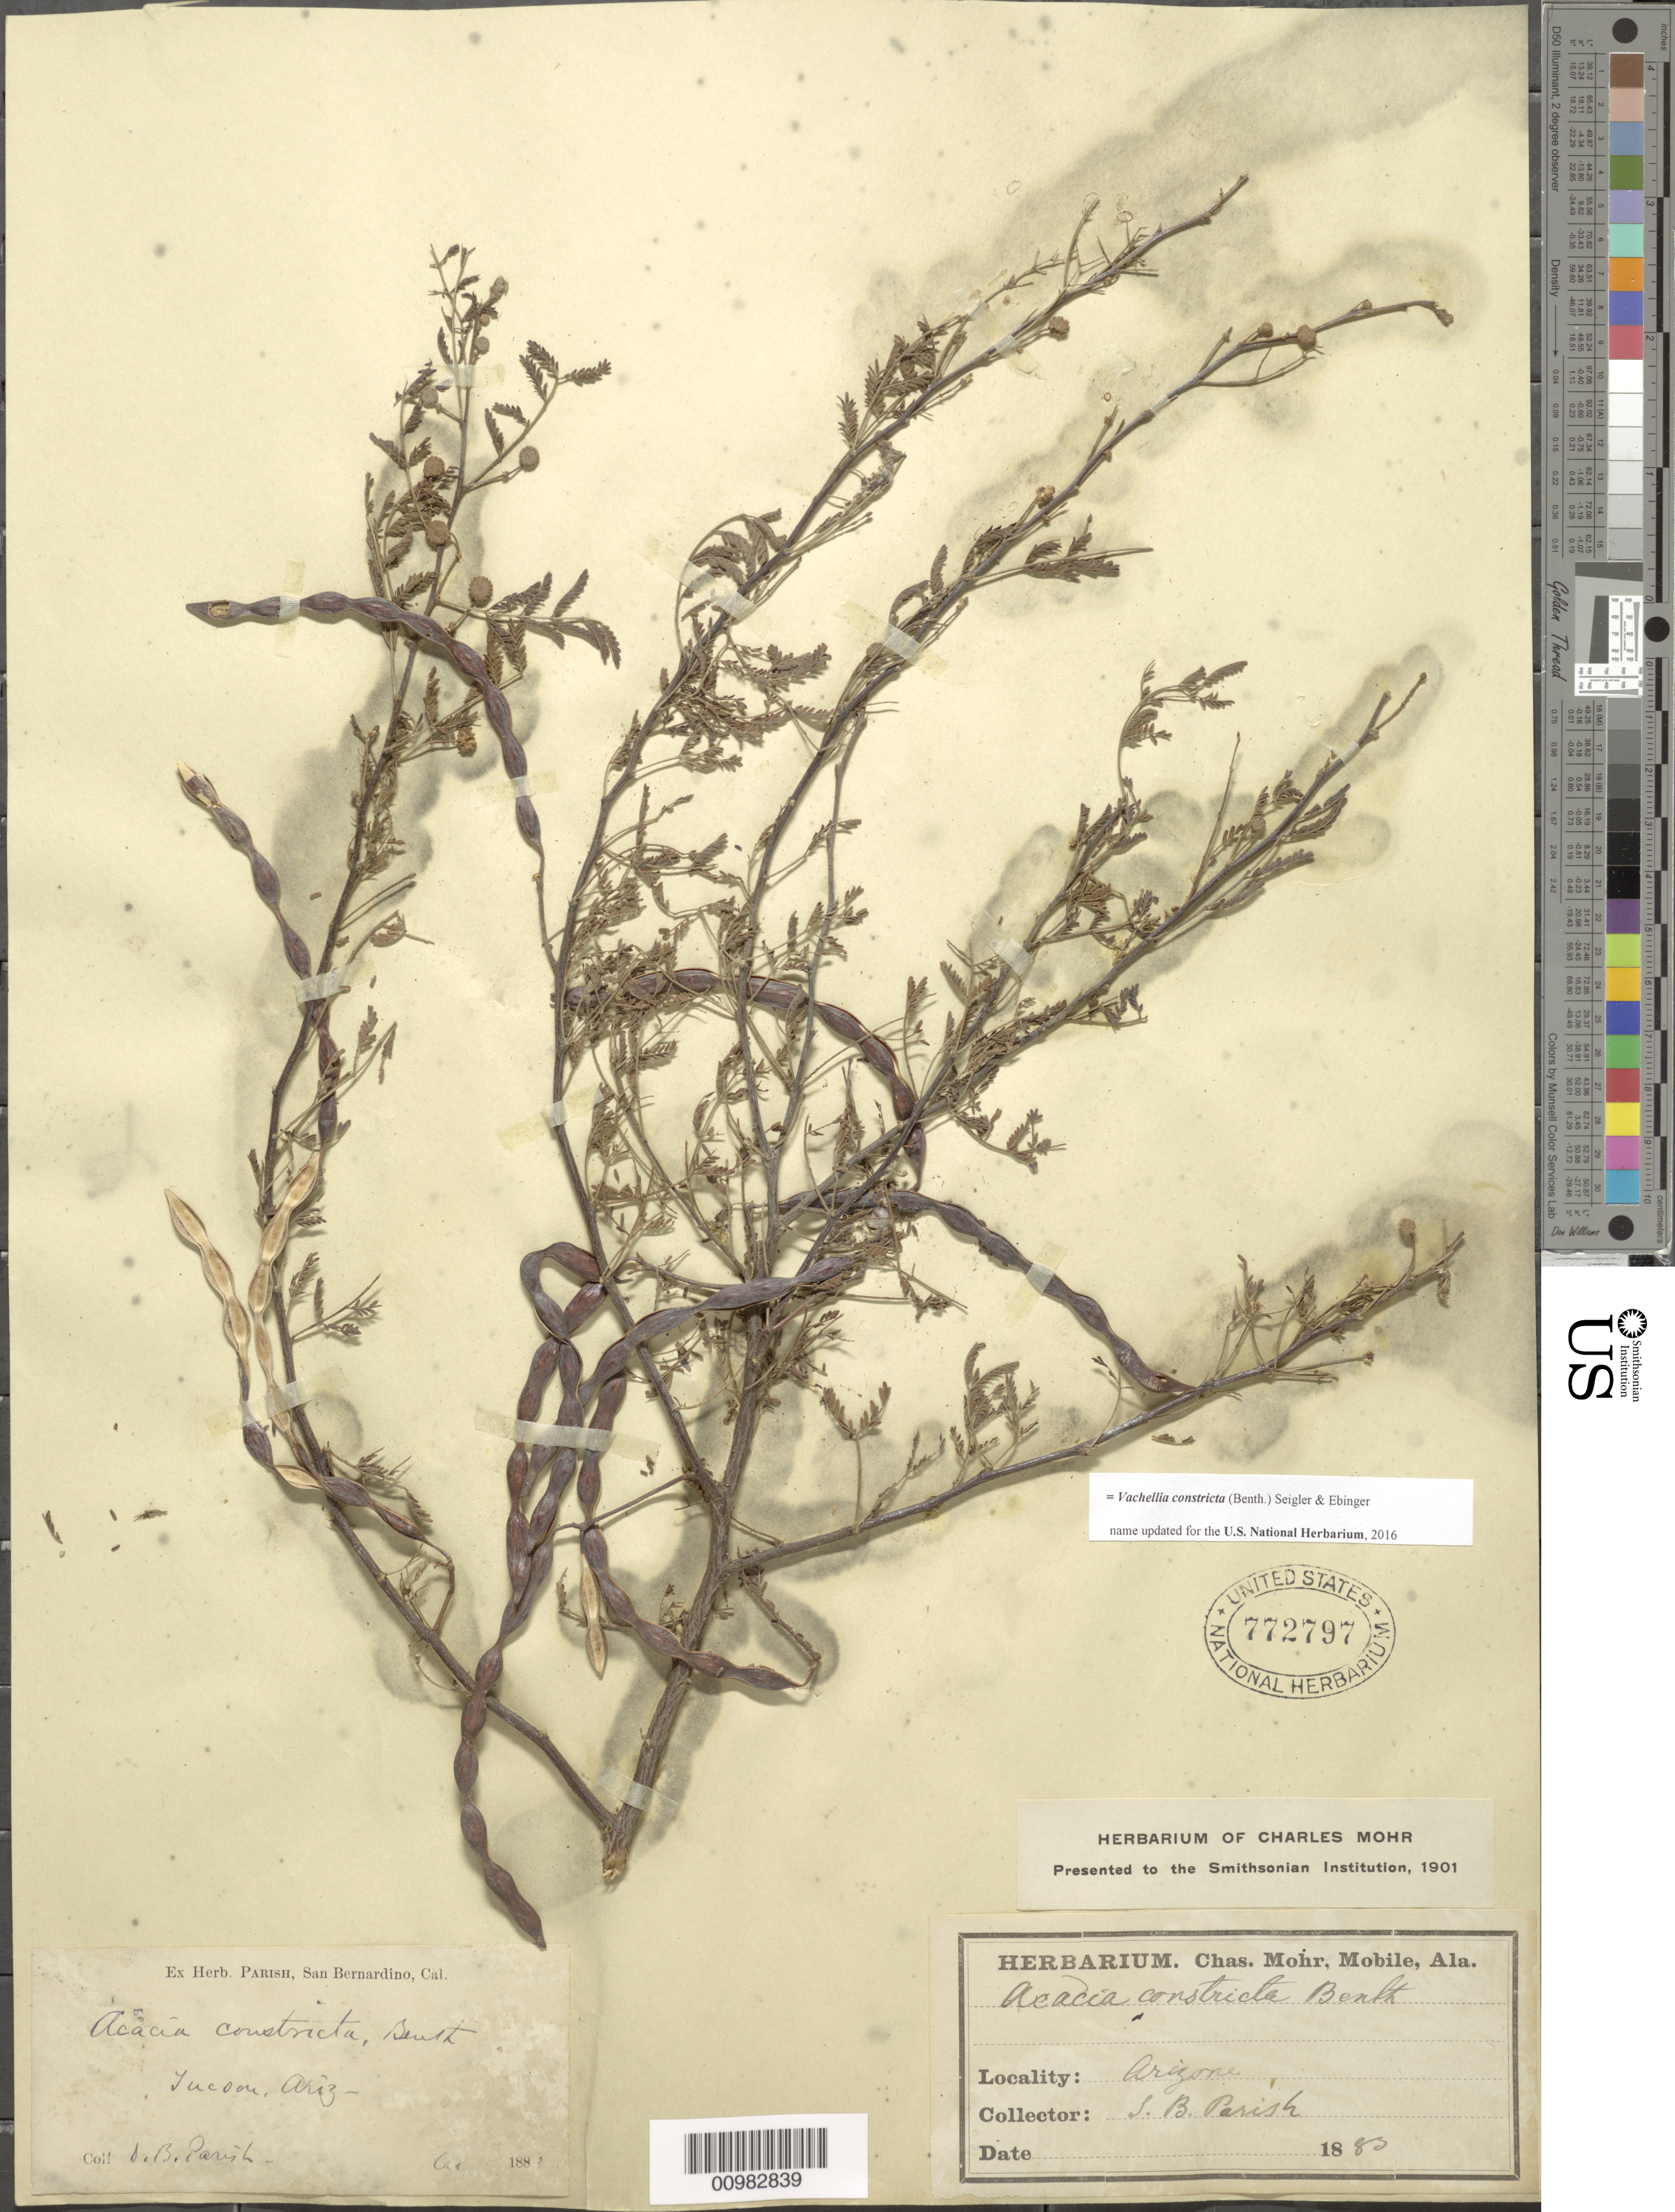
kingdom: Plantae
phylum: Tracheophyta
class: Magnoliopsida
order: Fabales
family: Fabaceae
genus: Vachellia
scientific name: Vachellia constricta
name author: (Benth.) Seigler & Ebinger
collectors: S. B. Parish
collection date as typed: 1882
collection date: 1882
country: United States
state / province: Arizona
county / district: Pima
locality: Tucson.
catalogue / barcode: US 772797